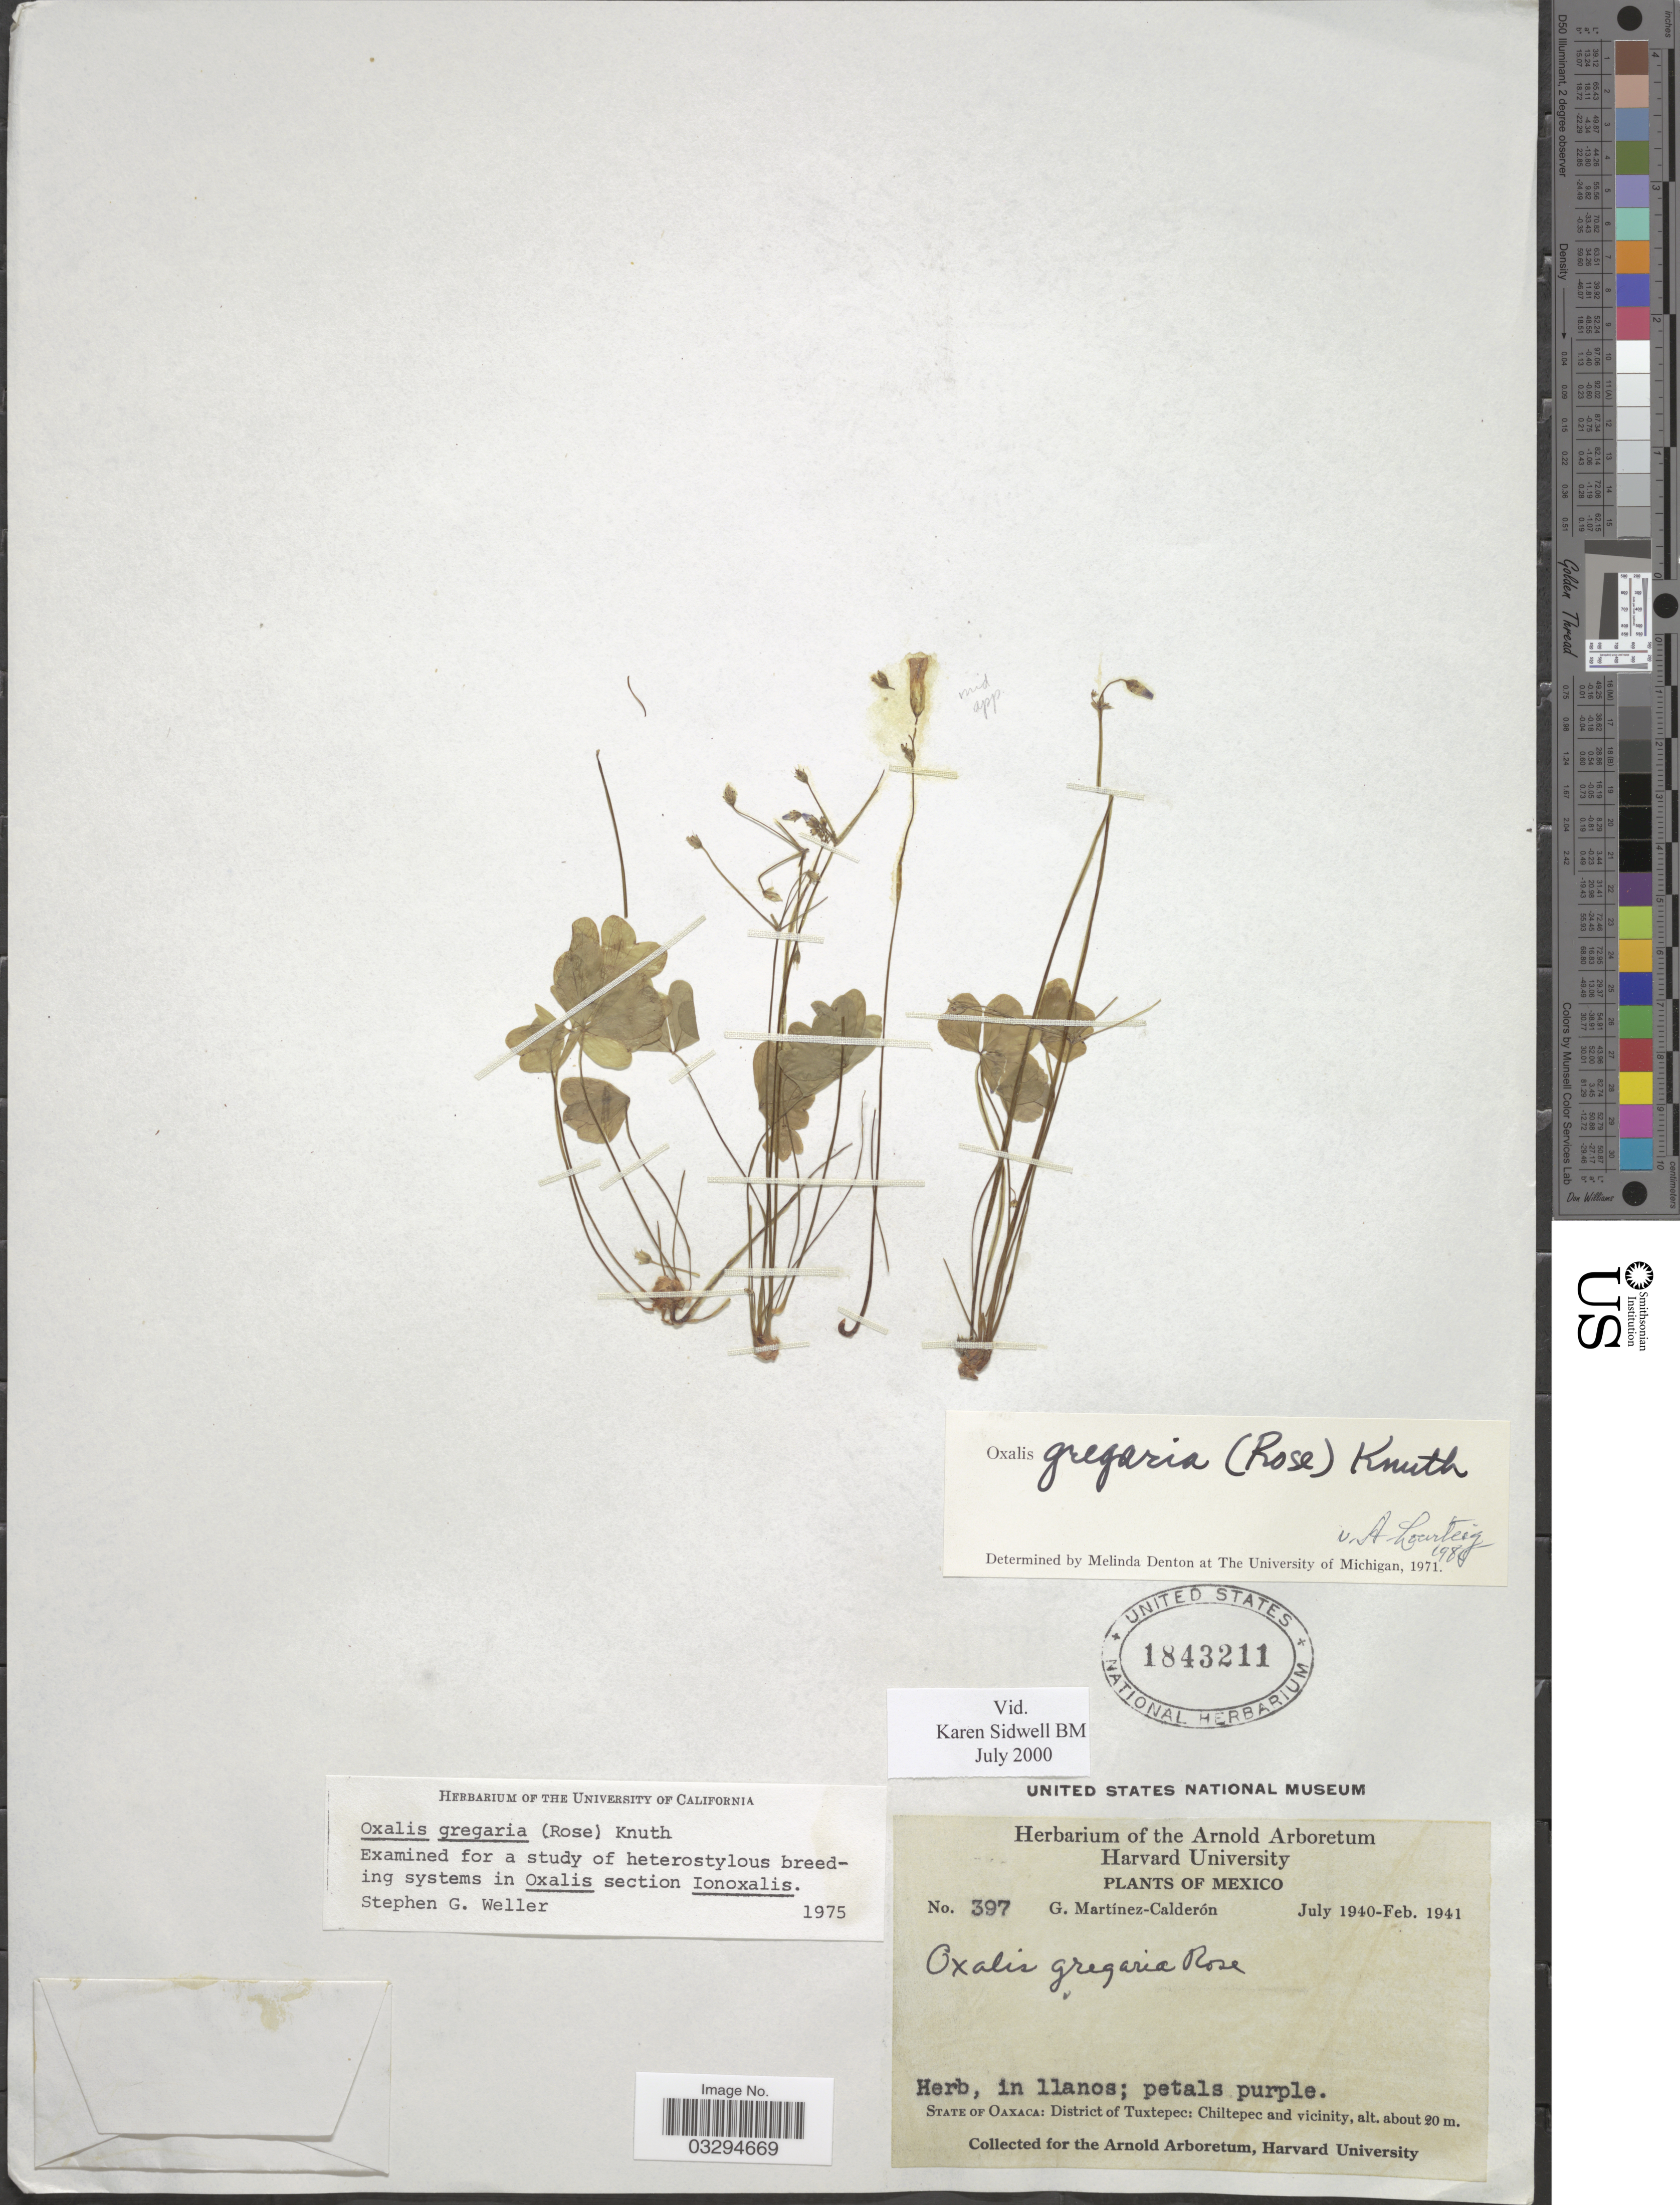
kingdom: Plantae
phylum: Tracheophyta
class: Magnoliopsida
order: Oxalidales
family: Oxalidaceae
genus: Oxalis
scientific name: Oxalis gregaria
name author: (Rose) R. Knuth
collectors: G. Martínez Calderón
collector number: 397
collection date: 1940-07/1941-02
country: Mexico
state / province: Oaxaca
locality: District of Tuxtepec: Chiltepec and vicinity.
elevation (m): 20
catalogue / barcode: US 1843211